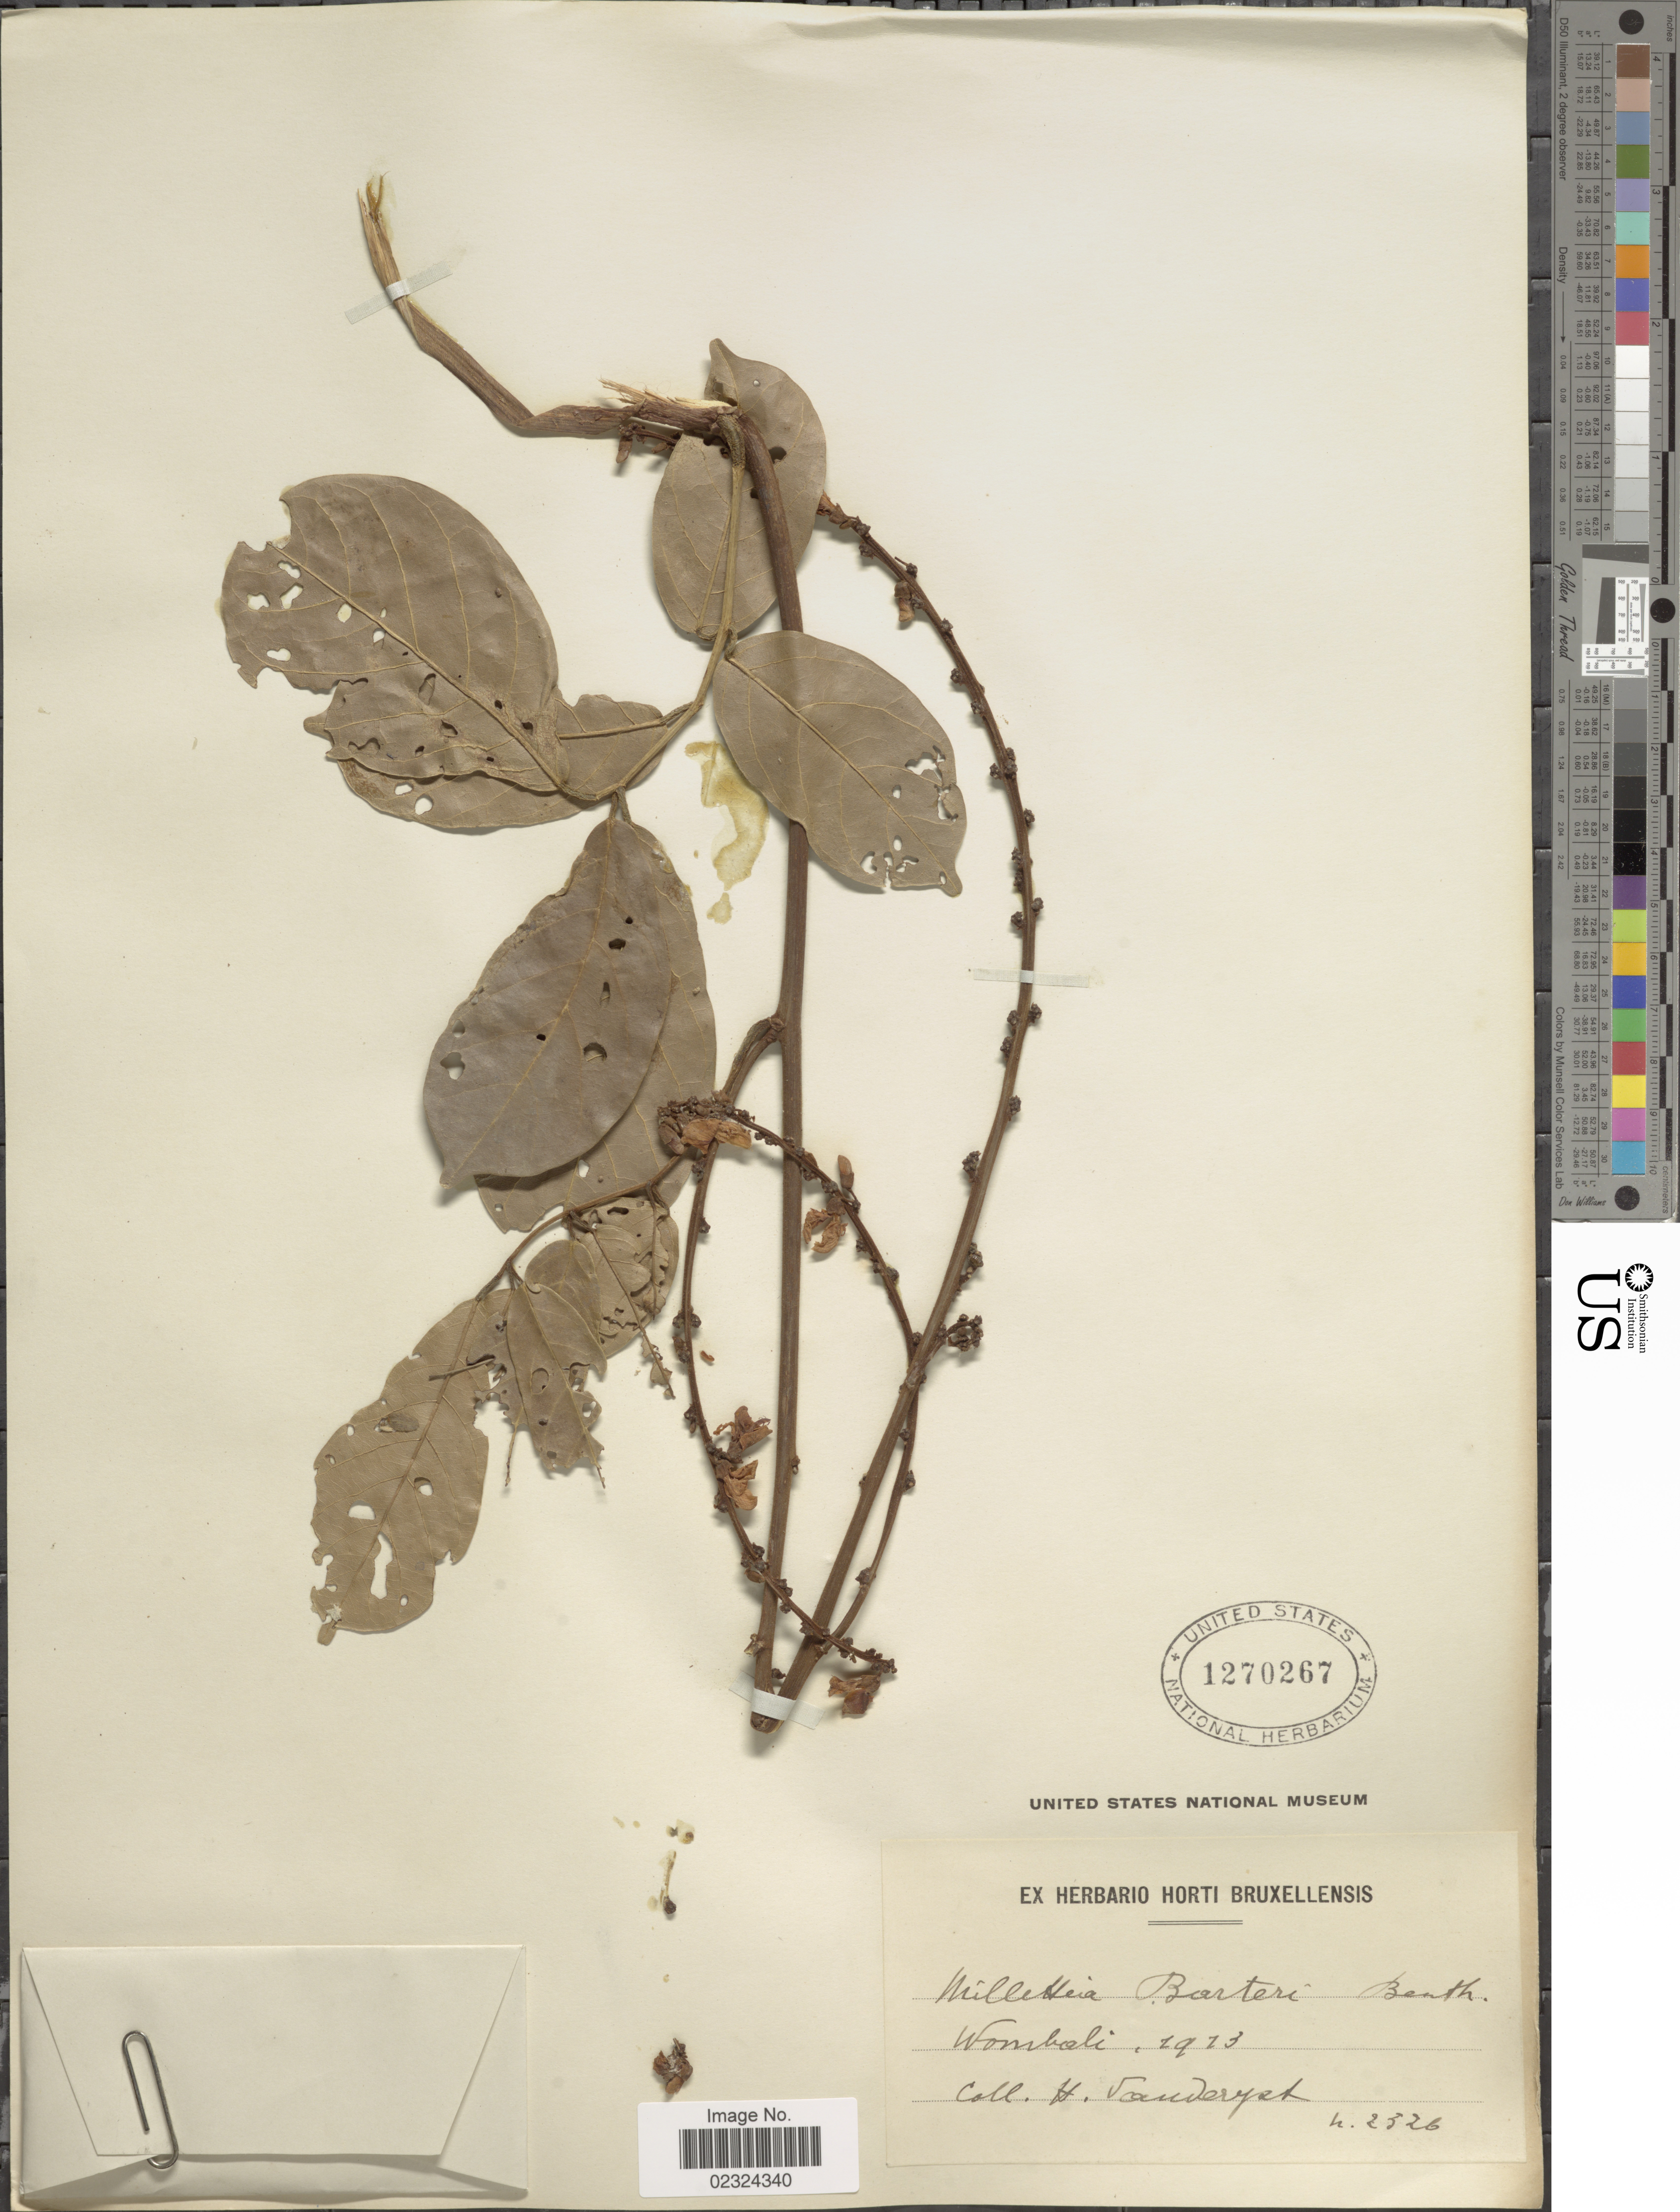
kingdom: Plantae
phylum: Tracheophyta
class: Magnoliopsida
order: Fabales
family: Fabaceae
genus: Millettia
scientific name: Millettia barteri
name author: (Benth.) Dunn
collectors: H. J. R. Vanderyst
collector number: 2526*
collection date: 1913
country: Congo, Democratic Republic of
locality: Wombali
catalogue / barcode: US 1270267